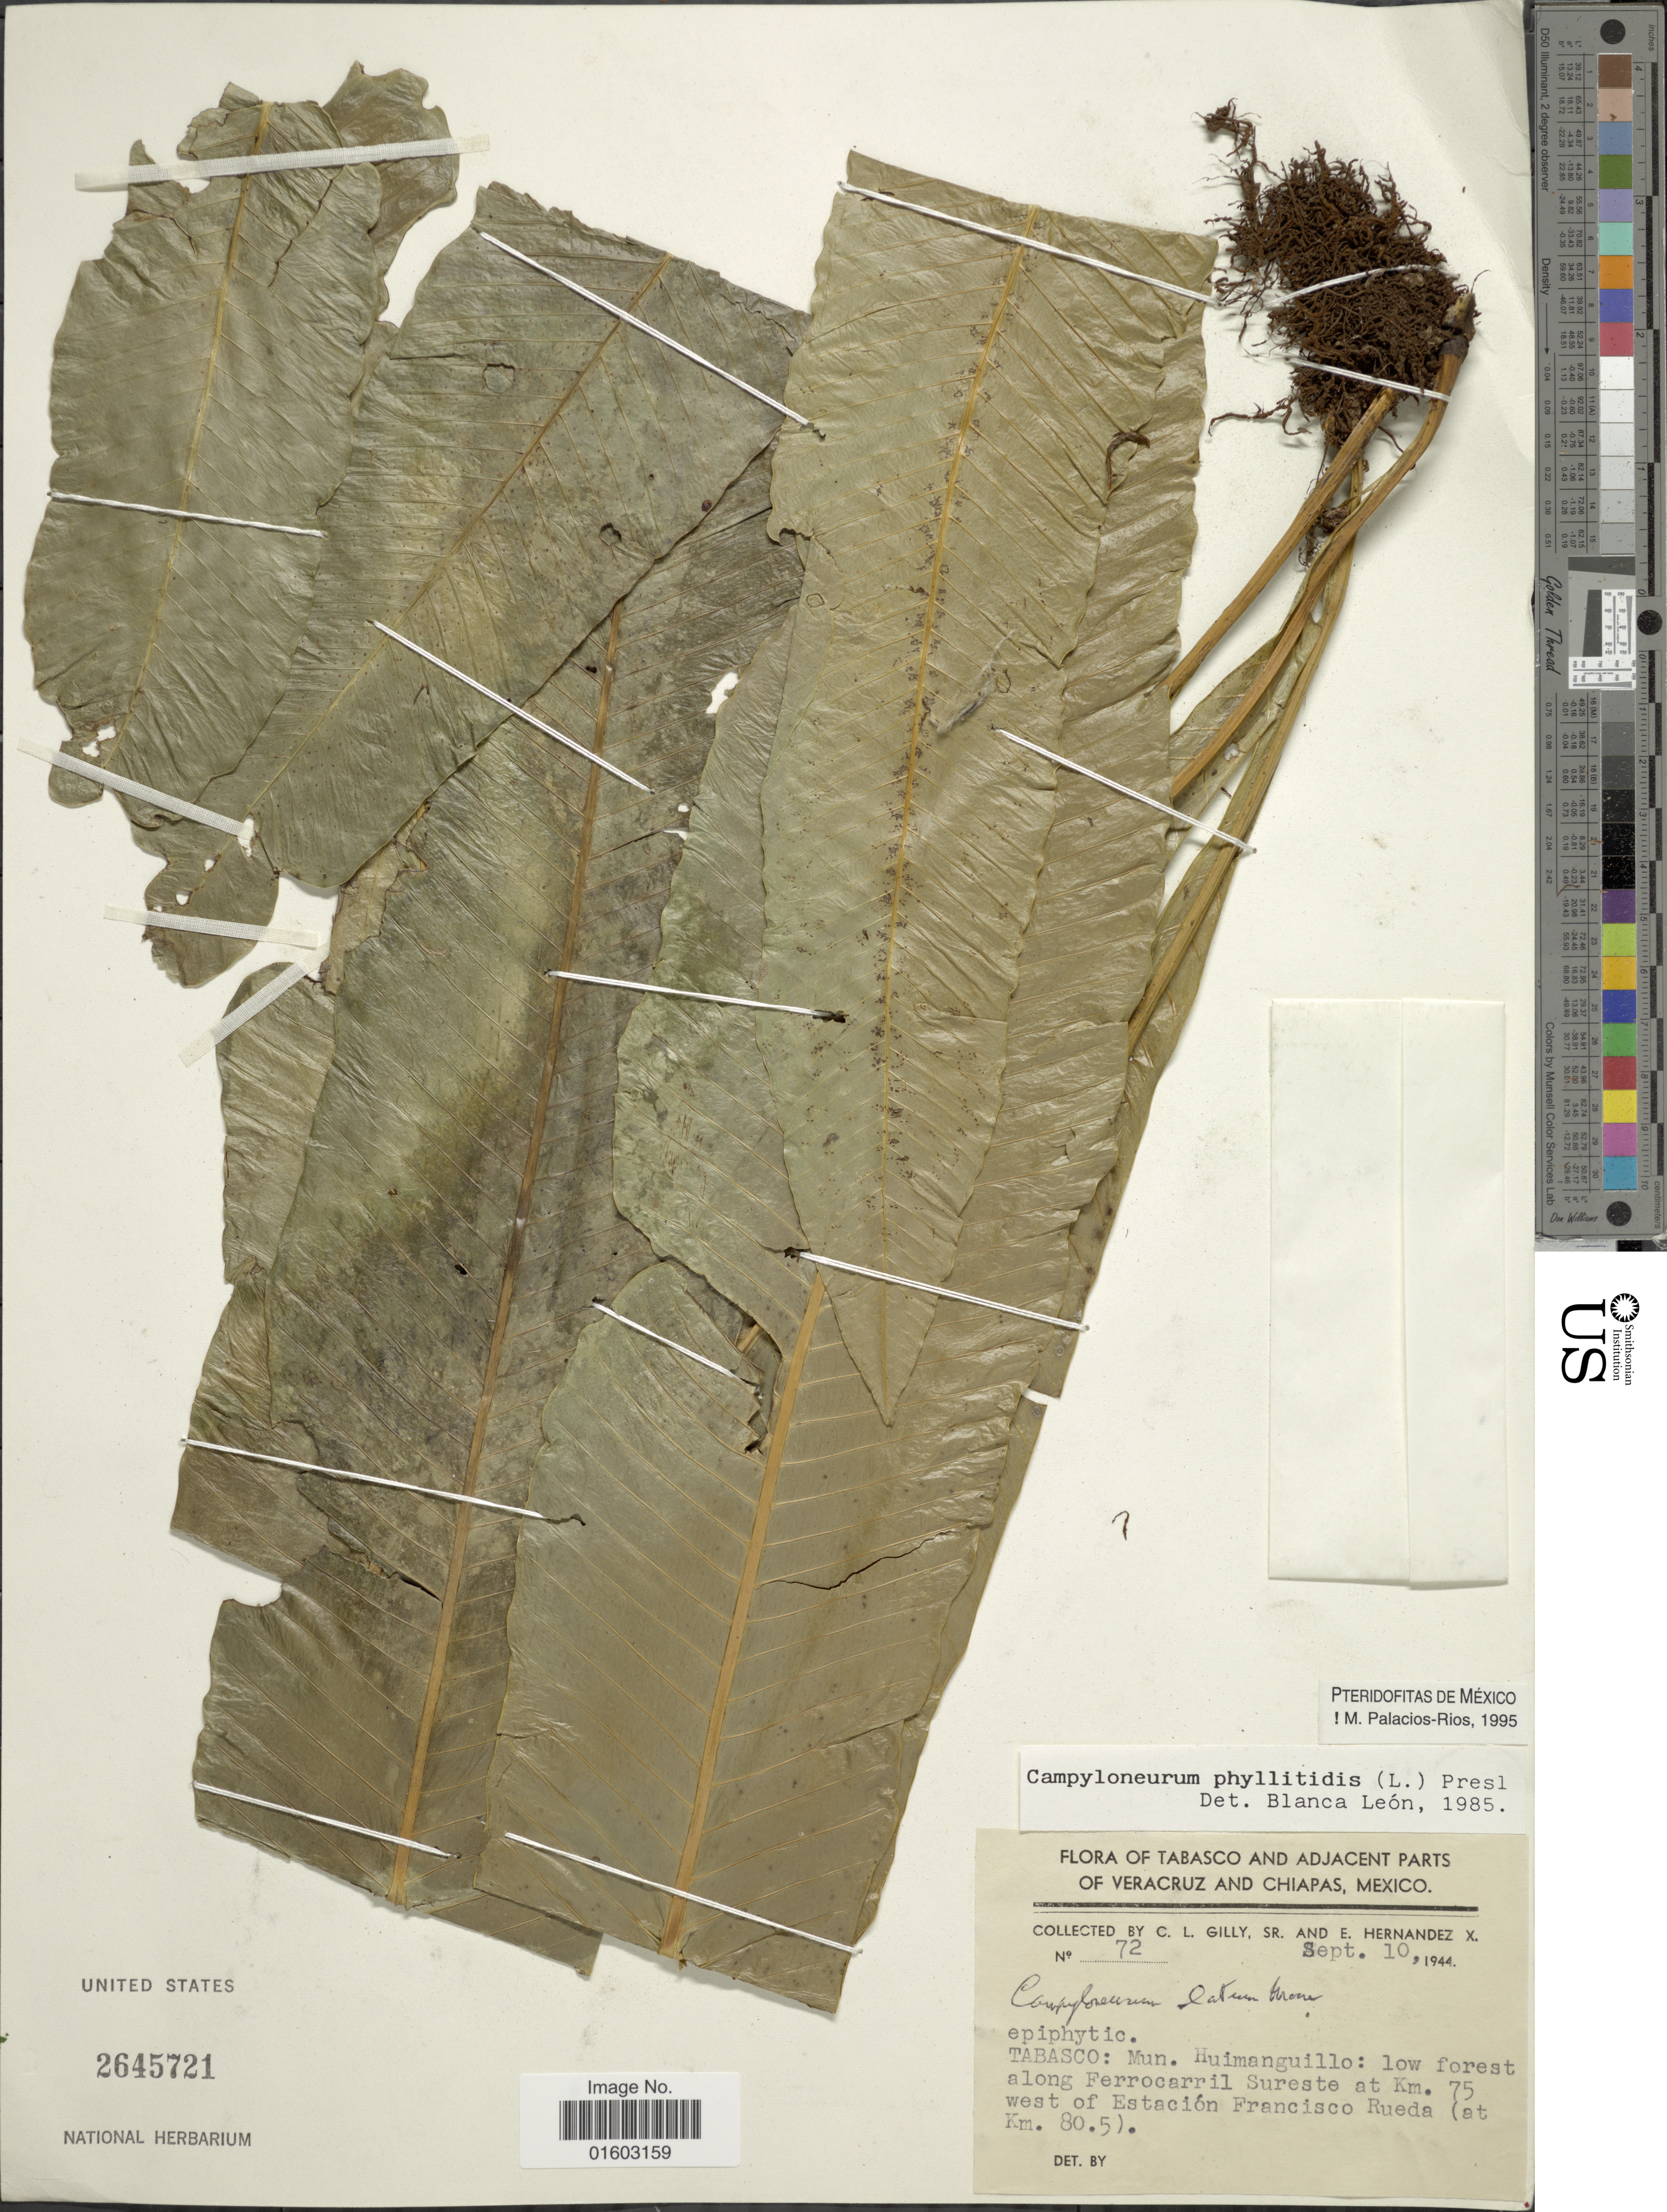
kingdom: Plantae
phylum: Tracheophyta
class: Polypodiopsida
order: Polypodiales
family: Polypodiaceae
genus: Campyloneurum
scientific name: Campyloneurum phyllitidis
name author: (L.) C. Presl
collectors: C. Gilly & E. Hernández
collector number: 72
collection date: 1944-09-10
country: Mexico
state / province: Tabasco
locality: Mun. Huimanguillo: low forest along Ferrocarril Sureste at Km. 75 west of Estacion Francisco Rueda (at Km 80.5)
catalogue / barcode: US 2645721